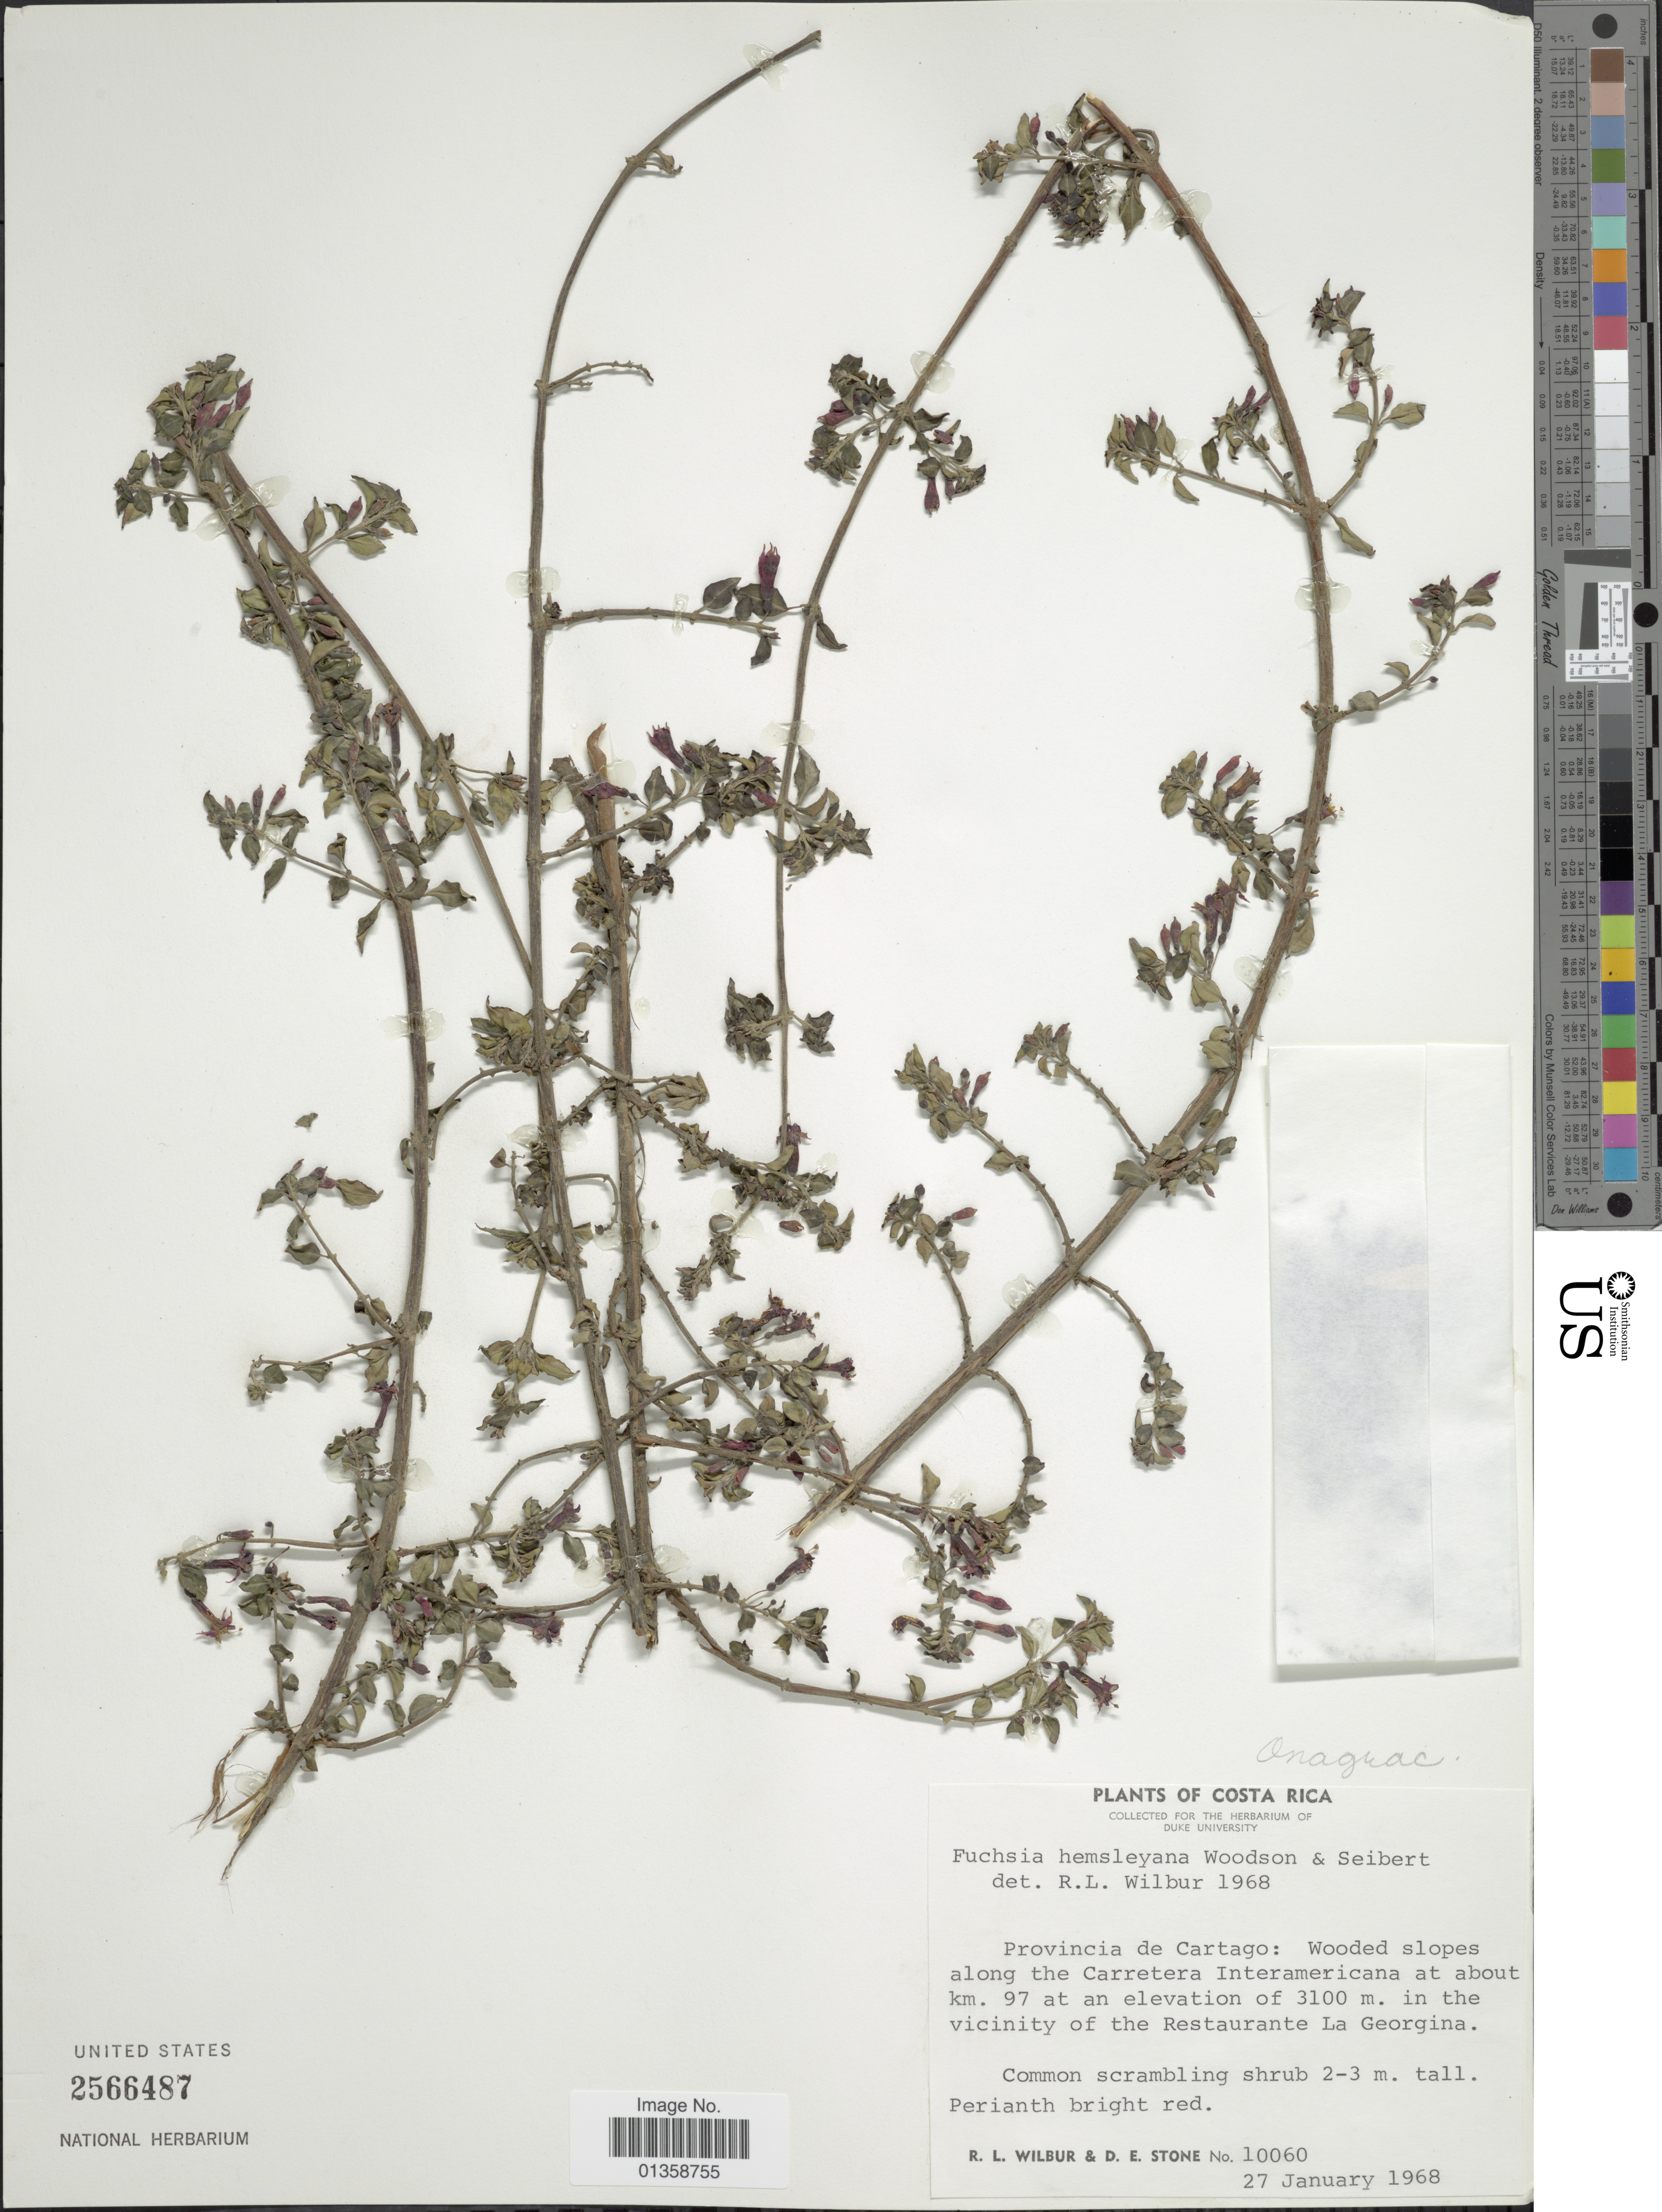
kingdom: Plantae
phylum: Tracheophyta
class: Magnoliopsida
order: Myrtales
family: Onagraceae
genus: Fuchsia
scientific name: Fuchsia microphylla subsp. hemsleyana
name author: (Woodson & Seibert) Breedlove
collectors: R. L. Wilbur & D. E. Stone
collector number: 10060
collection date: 1968-01-27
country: Costa Rica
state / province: Cartago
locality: Wooded slopes along the Carretera Interamerican at about km. 97, in the vicinity of the Restaurante La Georgina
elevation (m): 3100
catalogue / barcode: US 2566487